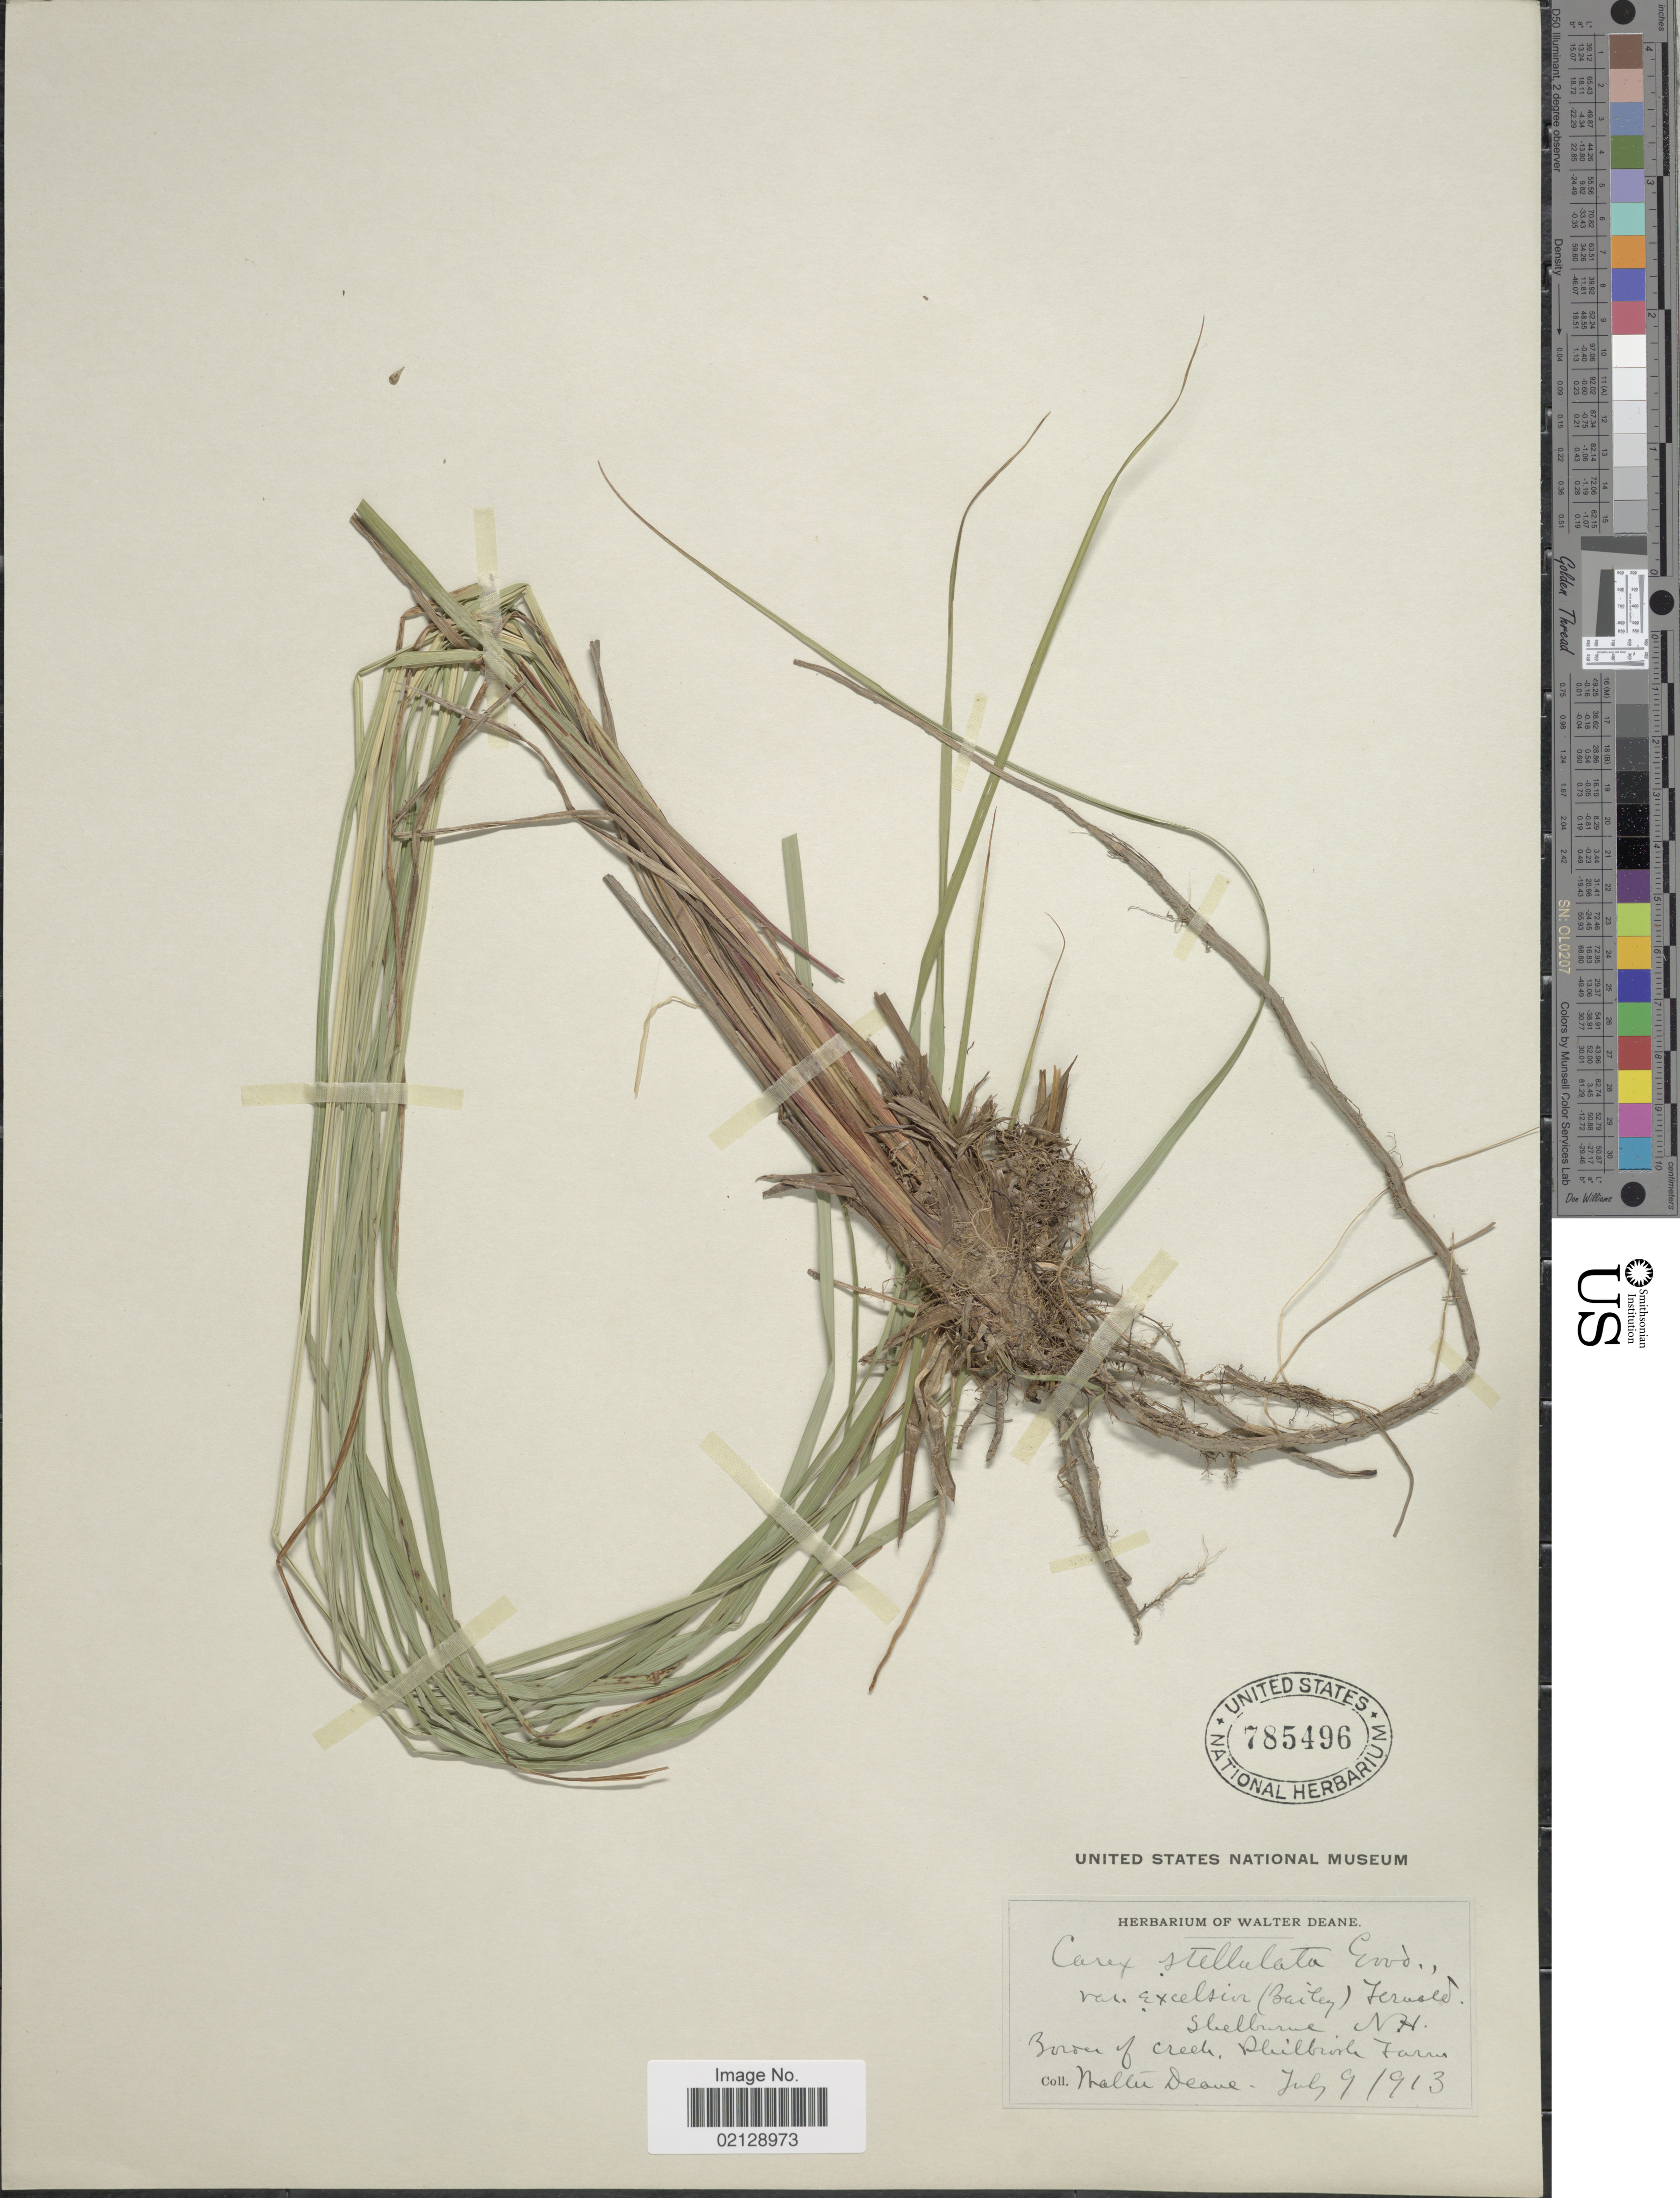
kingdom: Plantae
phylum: Tracheophyta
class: Liliopsida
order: Poales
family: Cyperaceae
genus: Carex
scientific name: Carex echinata subsp. echinata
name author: Murray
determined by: Reznicek, A. A.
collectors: W. Deane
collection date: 1913-07-09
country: United States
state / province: New Hampshire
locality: Shelburne, N. H., Border of creek, Philbrook Farm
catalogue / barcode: US 785496